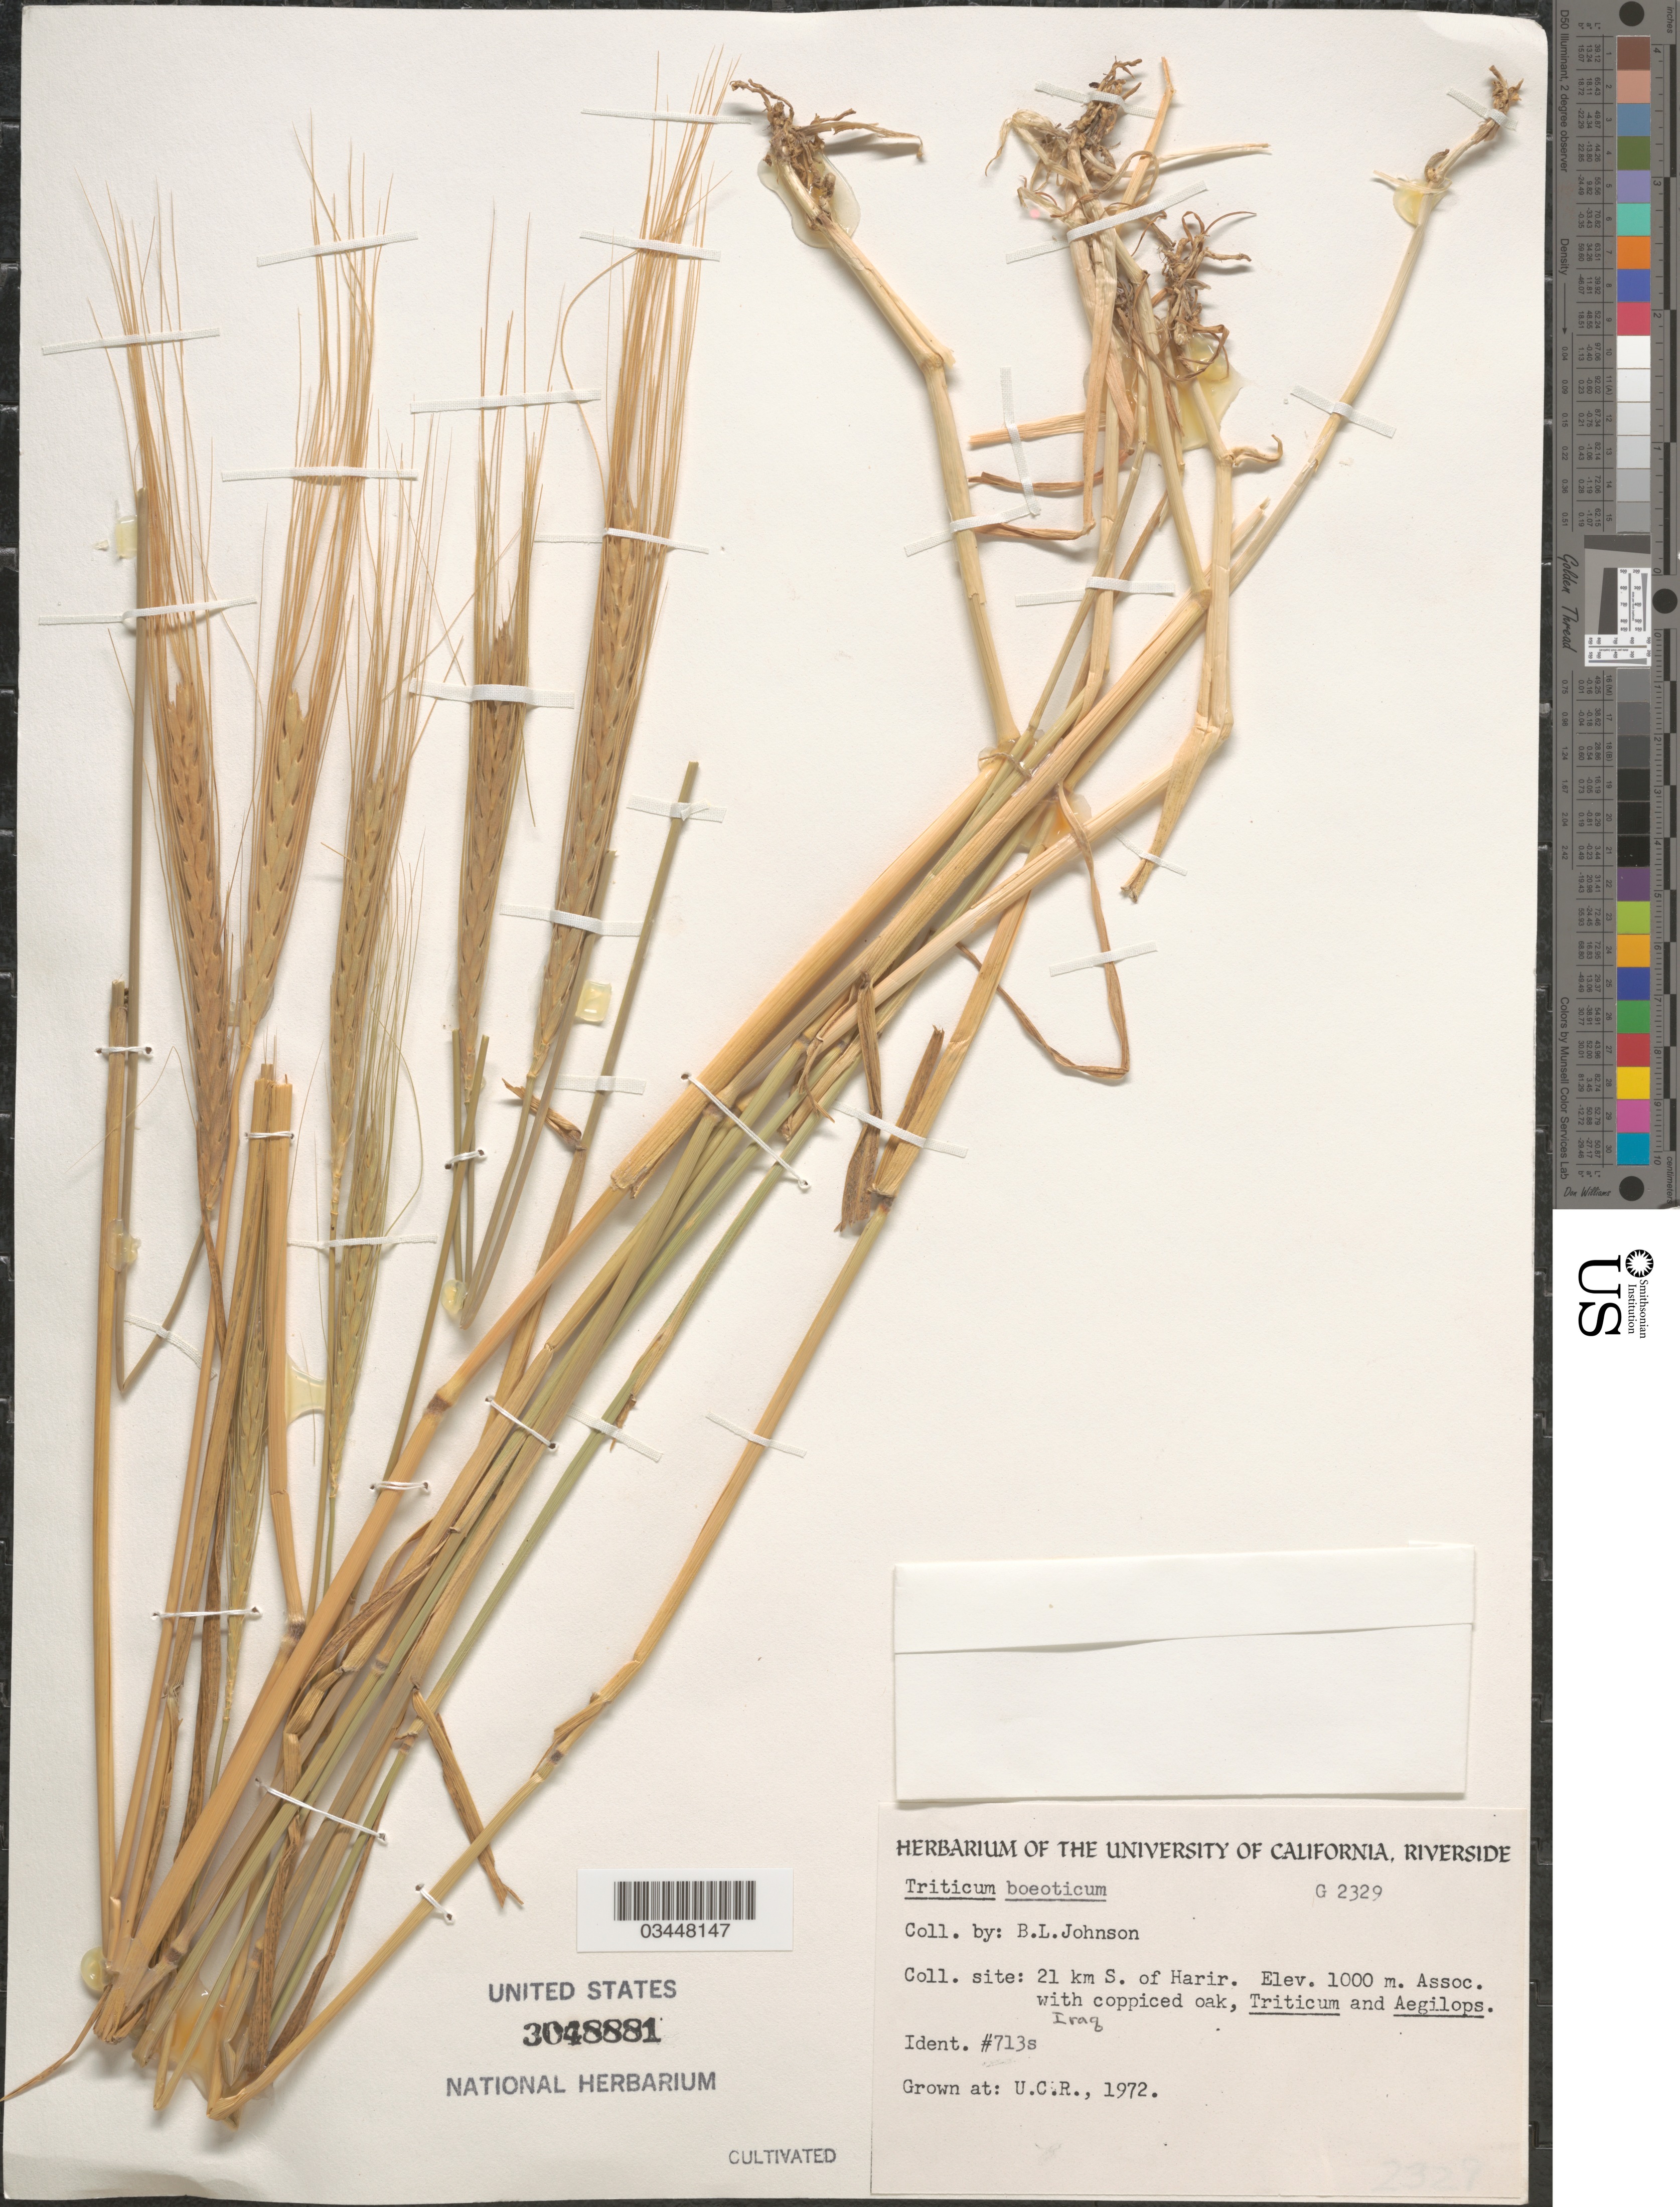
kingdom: Plantae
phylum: Tracheophyta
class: Liliopsida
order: Poales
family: Poaceae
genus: Triticum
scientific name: Triticum boeoticum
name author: Boiss.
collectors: ex herb. Univ. of California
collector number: G2329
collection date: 1972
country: United States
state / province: California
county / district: Riverside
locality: U.C.R.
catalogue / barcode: US 3048881